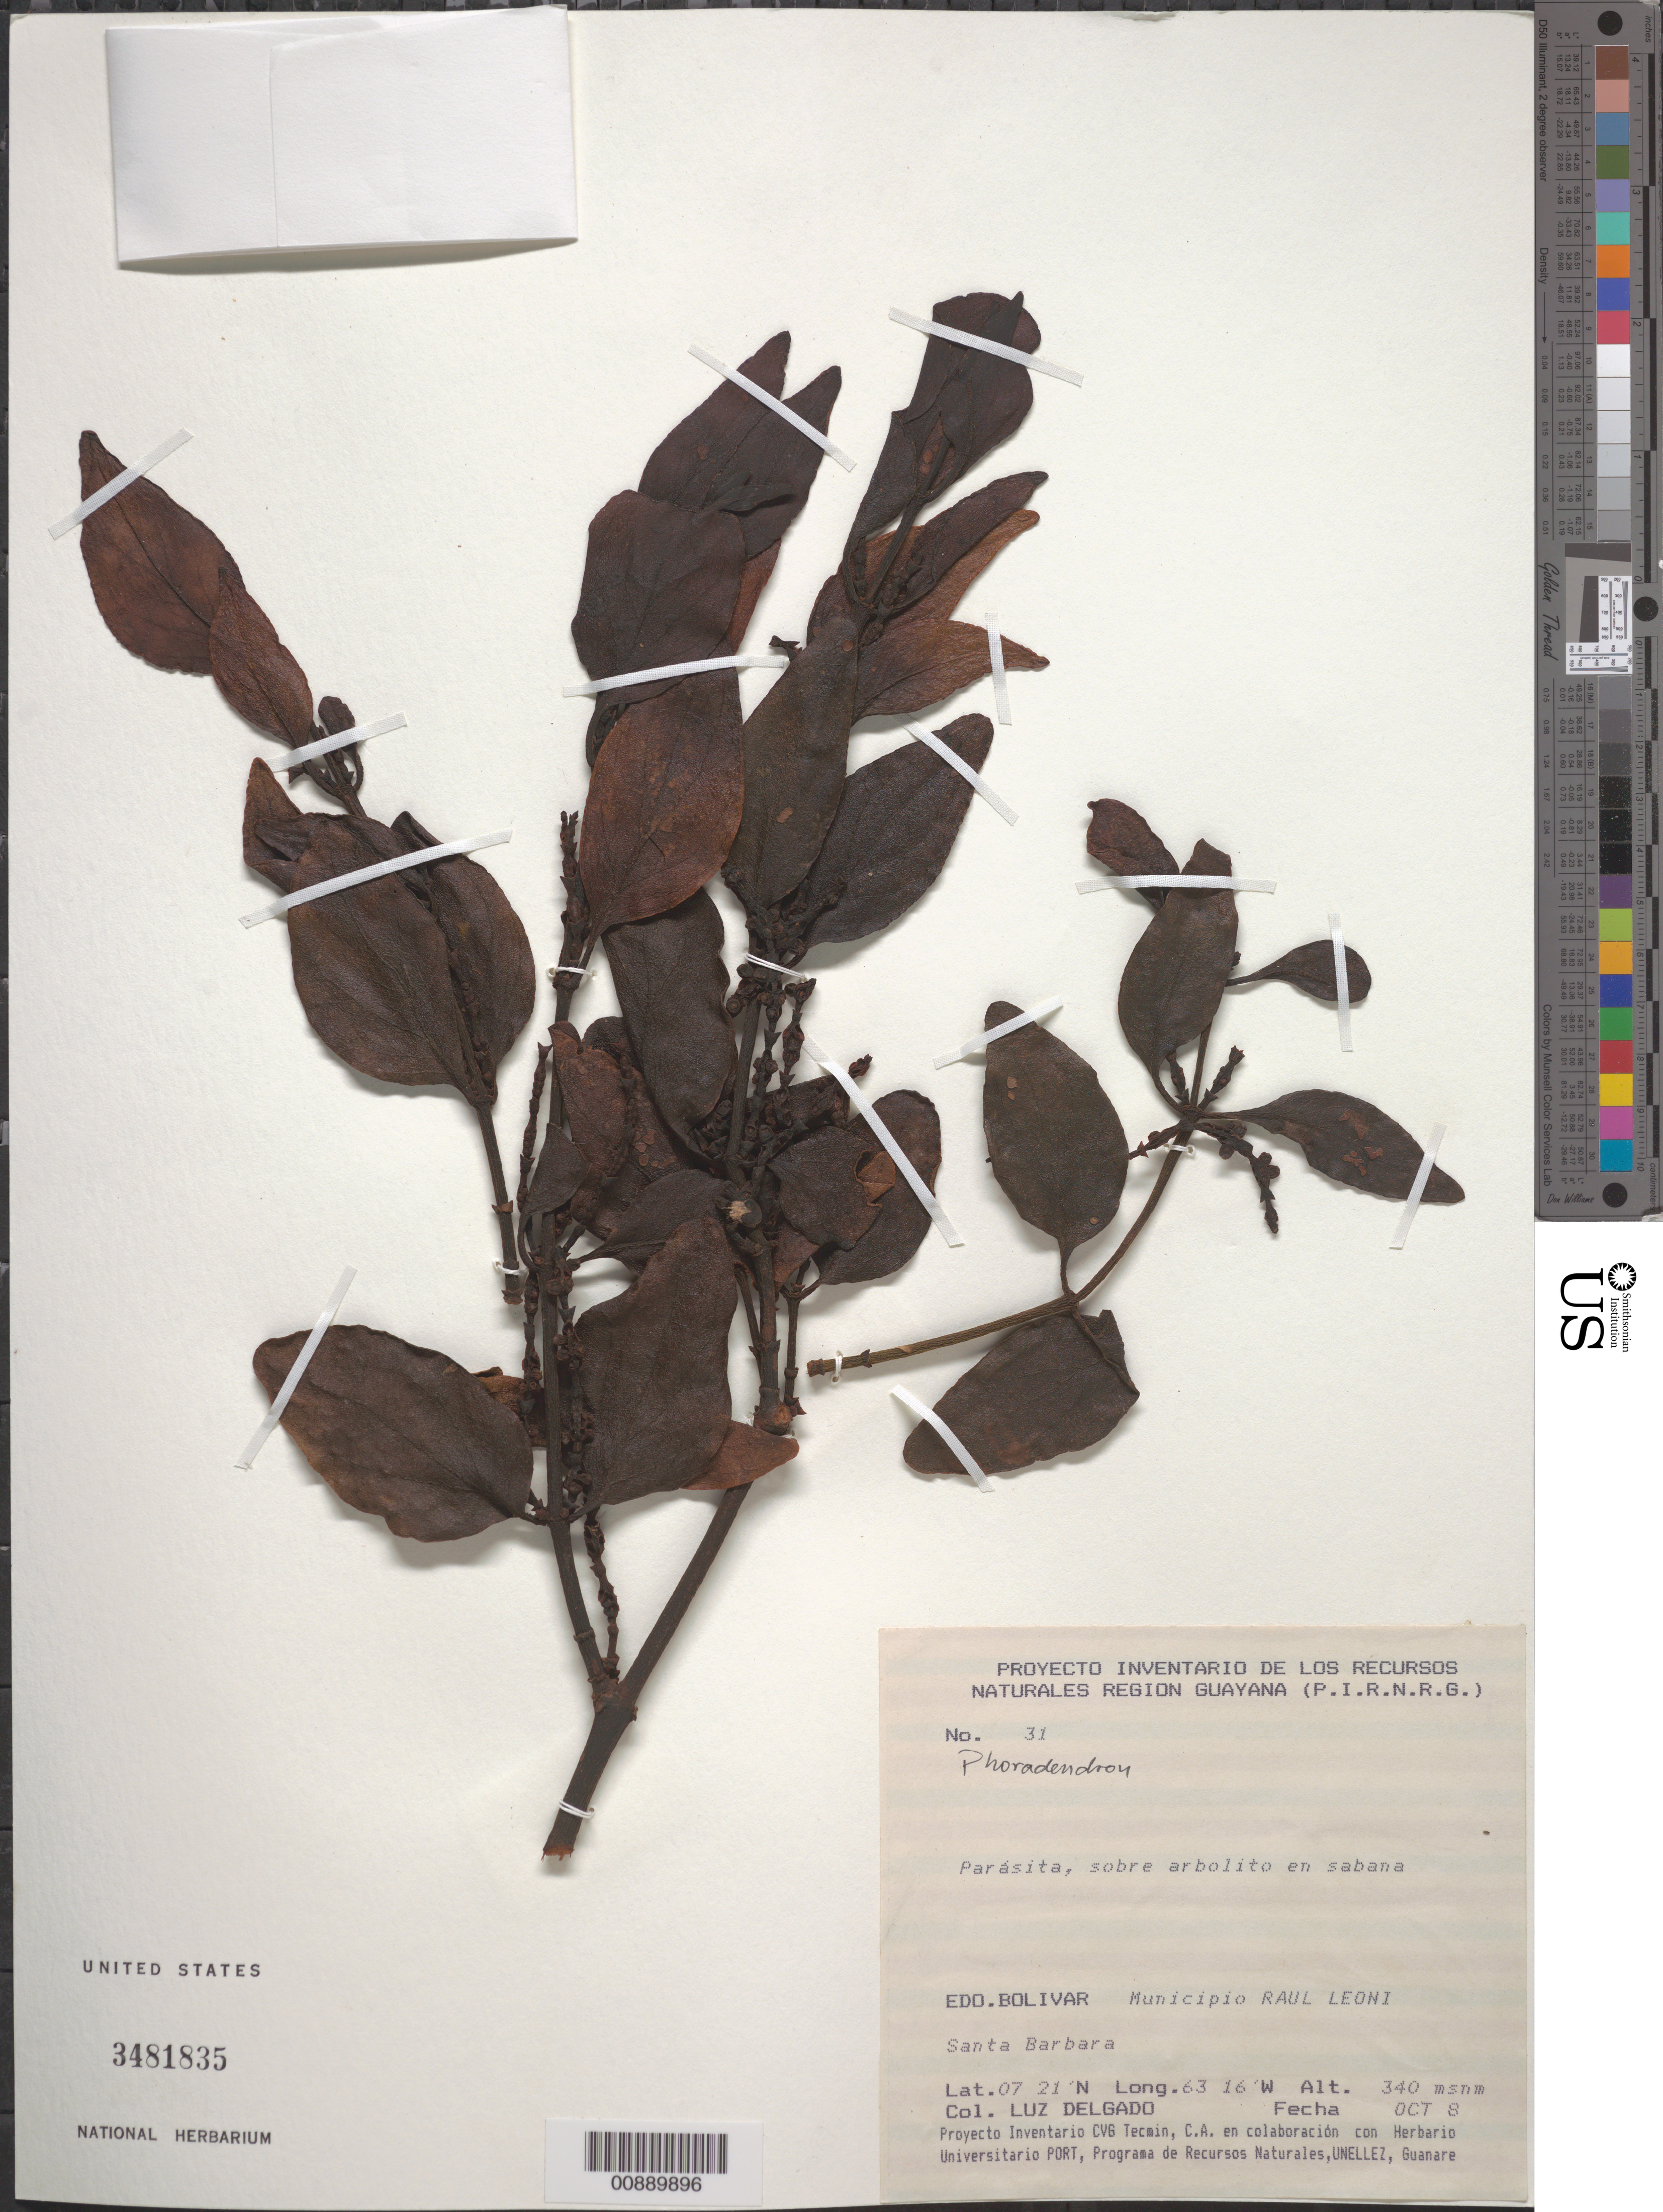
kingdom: Plantae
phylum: Tracheophyta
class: Magnoliopsida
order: Santalales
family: Viscaceae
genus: Phoradendron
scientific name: Phoradendron sp.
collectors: L. Delgado V.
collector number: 31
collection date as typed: Oct-87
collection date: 1987-10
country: Venezuela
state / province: Bolívar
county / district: Angostura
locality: Mun. Raúl Leoni [=Angostura], Santa Barbara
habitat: Sobre arbolito en sabana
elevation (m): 340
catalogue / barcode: US 3481835